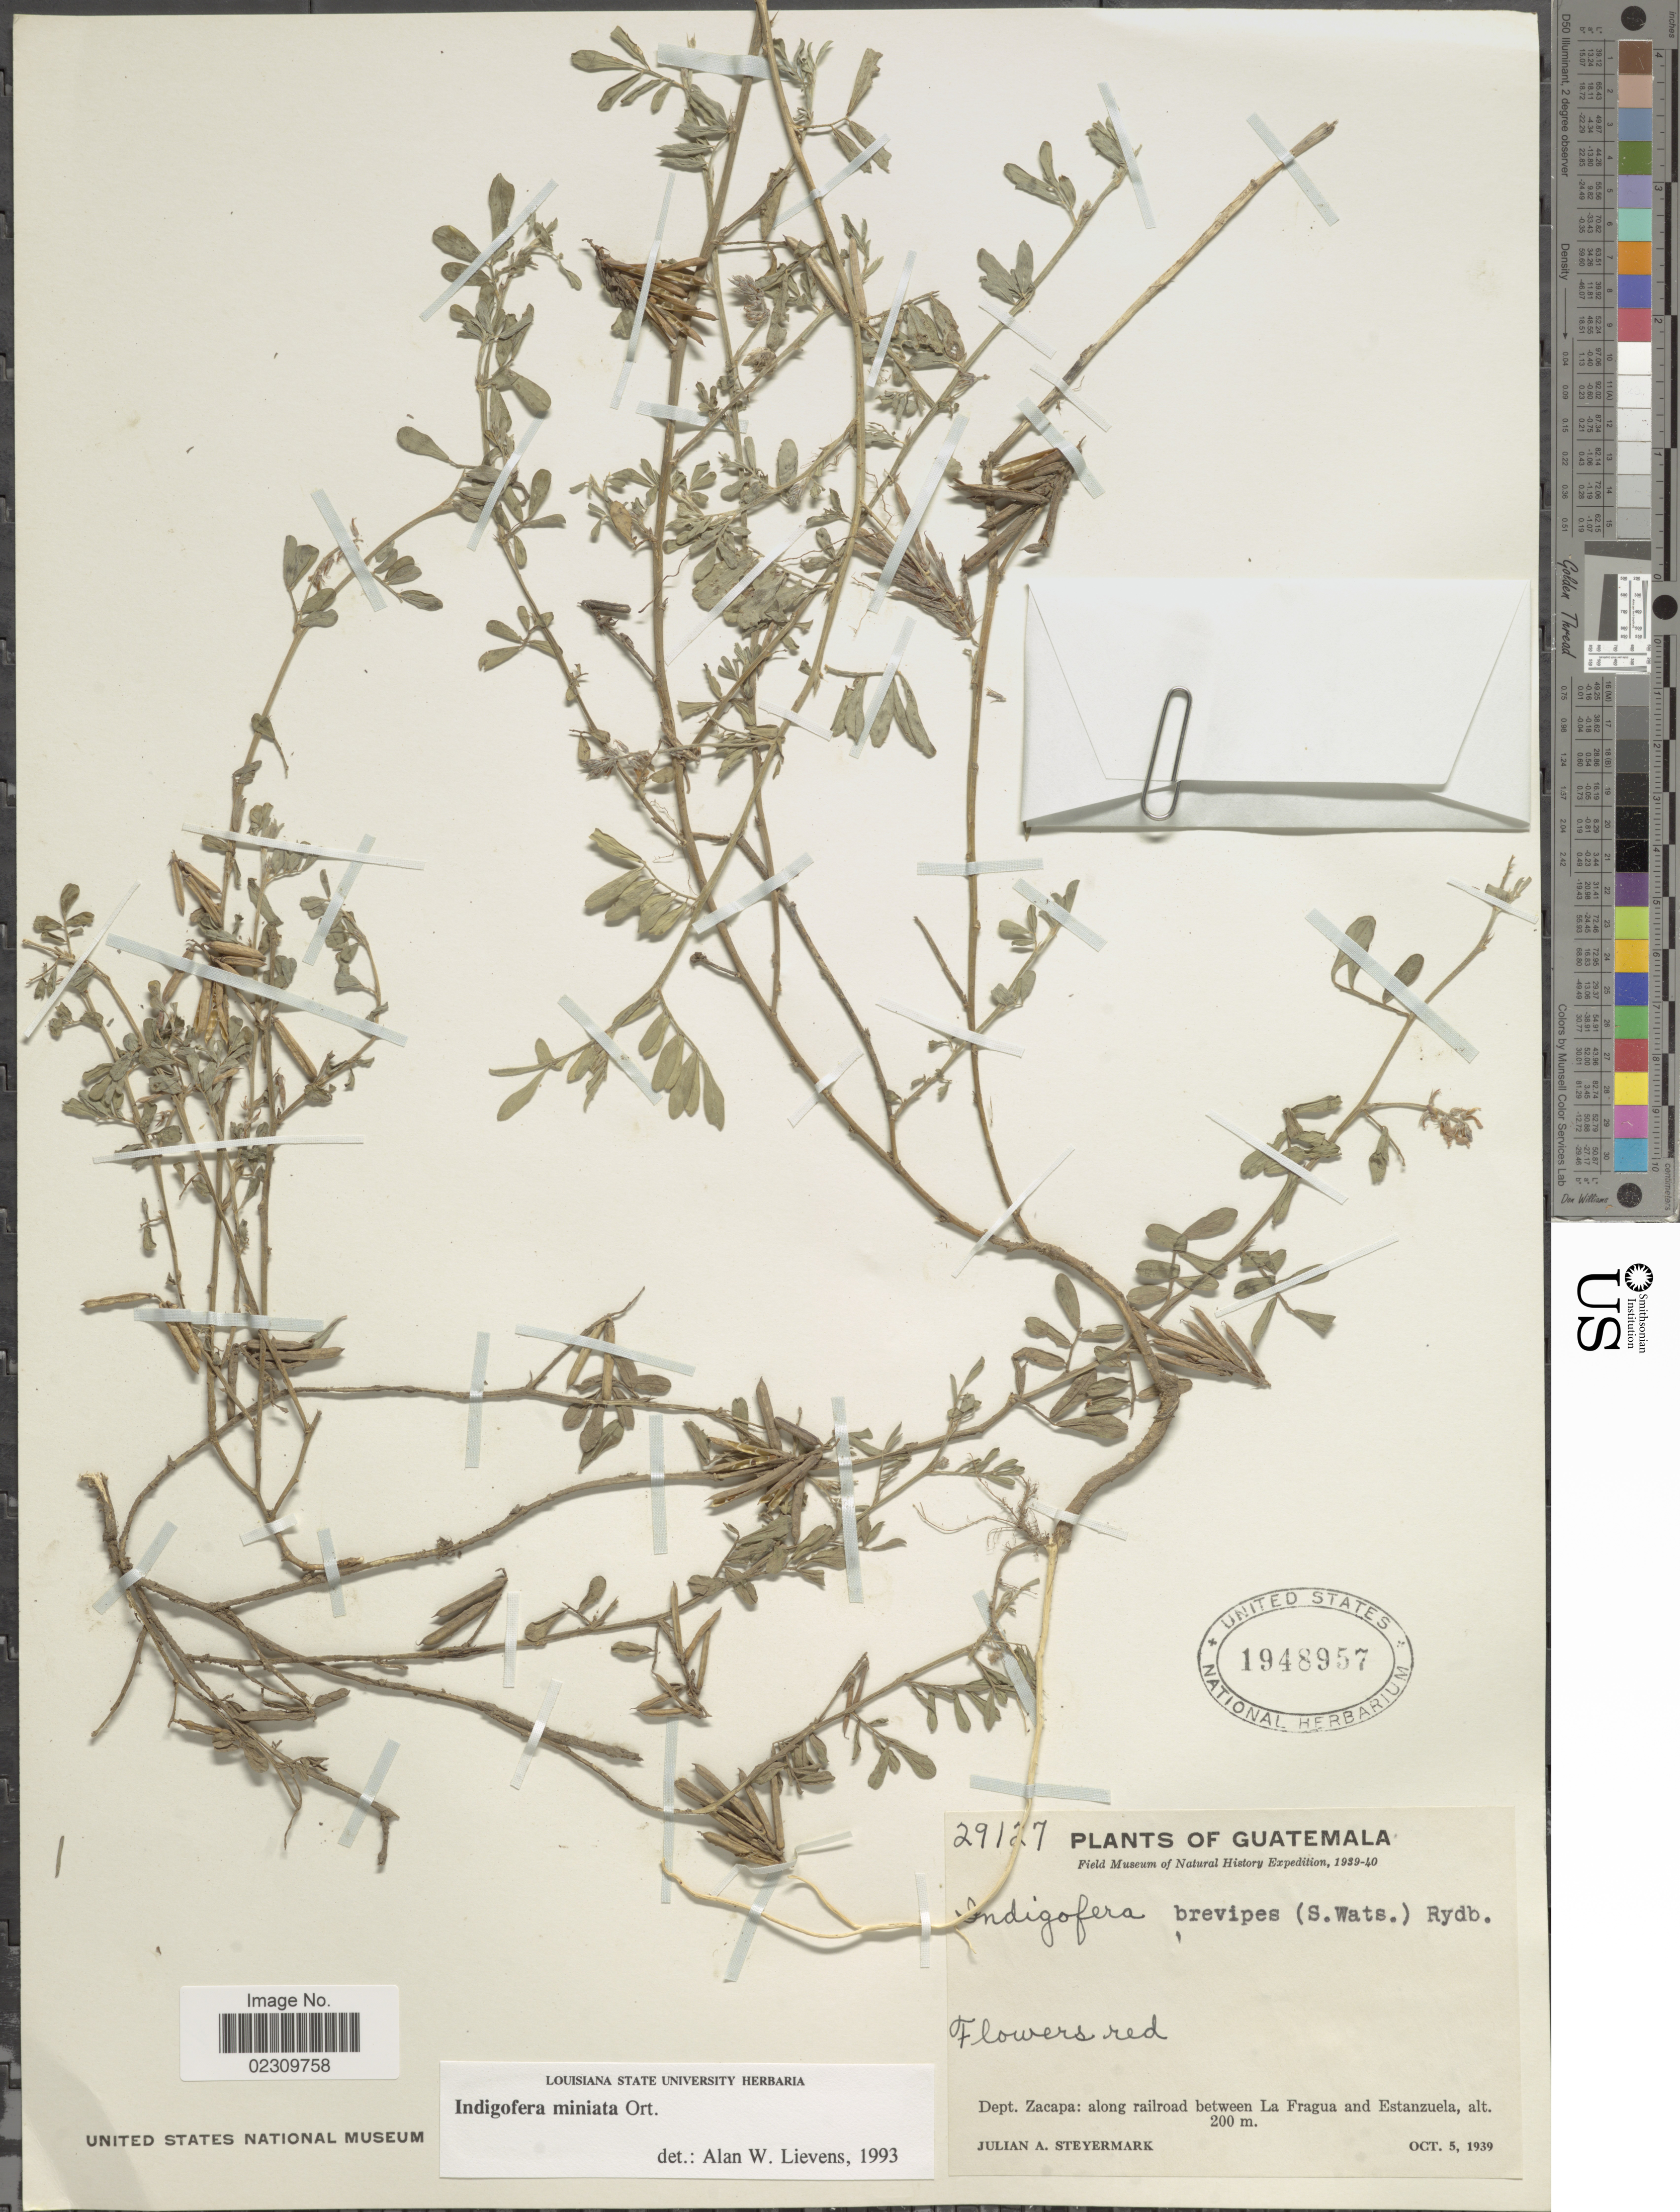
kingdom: Plantae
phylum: Tracheophyta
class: Magnoliopsida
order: Fabales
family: Fabaceae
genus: Indigofera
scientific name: Indigofera miniata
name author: Orteg.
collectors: J. Steyermark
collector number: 29127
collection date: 1939-10-05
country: Guatemala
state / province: Zacapa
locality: Along railroad between La Fragua and Estanzuela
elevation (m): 200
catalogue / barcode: US 1948957